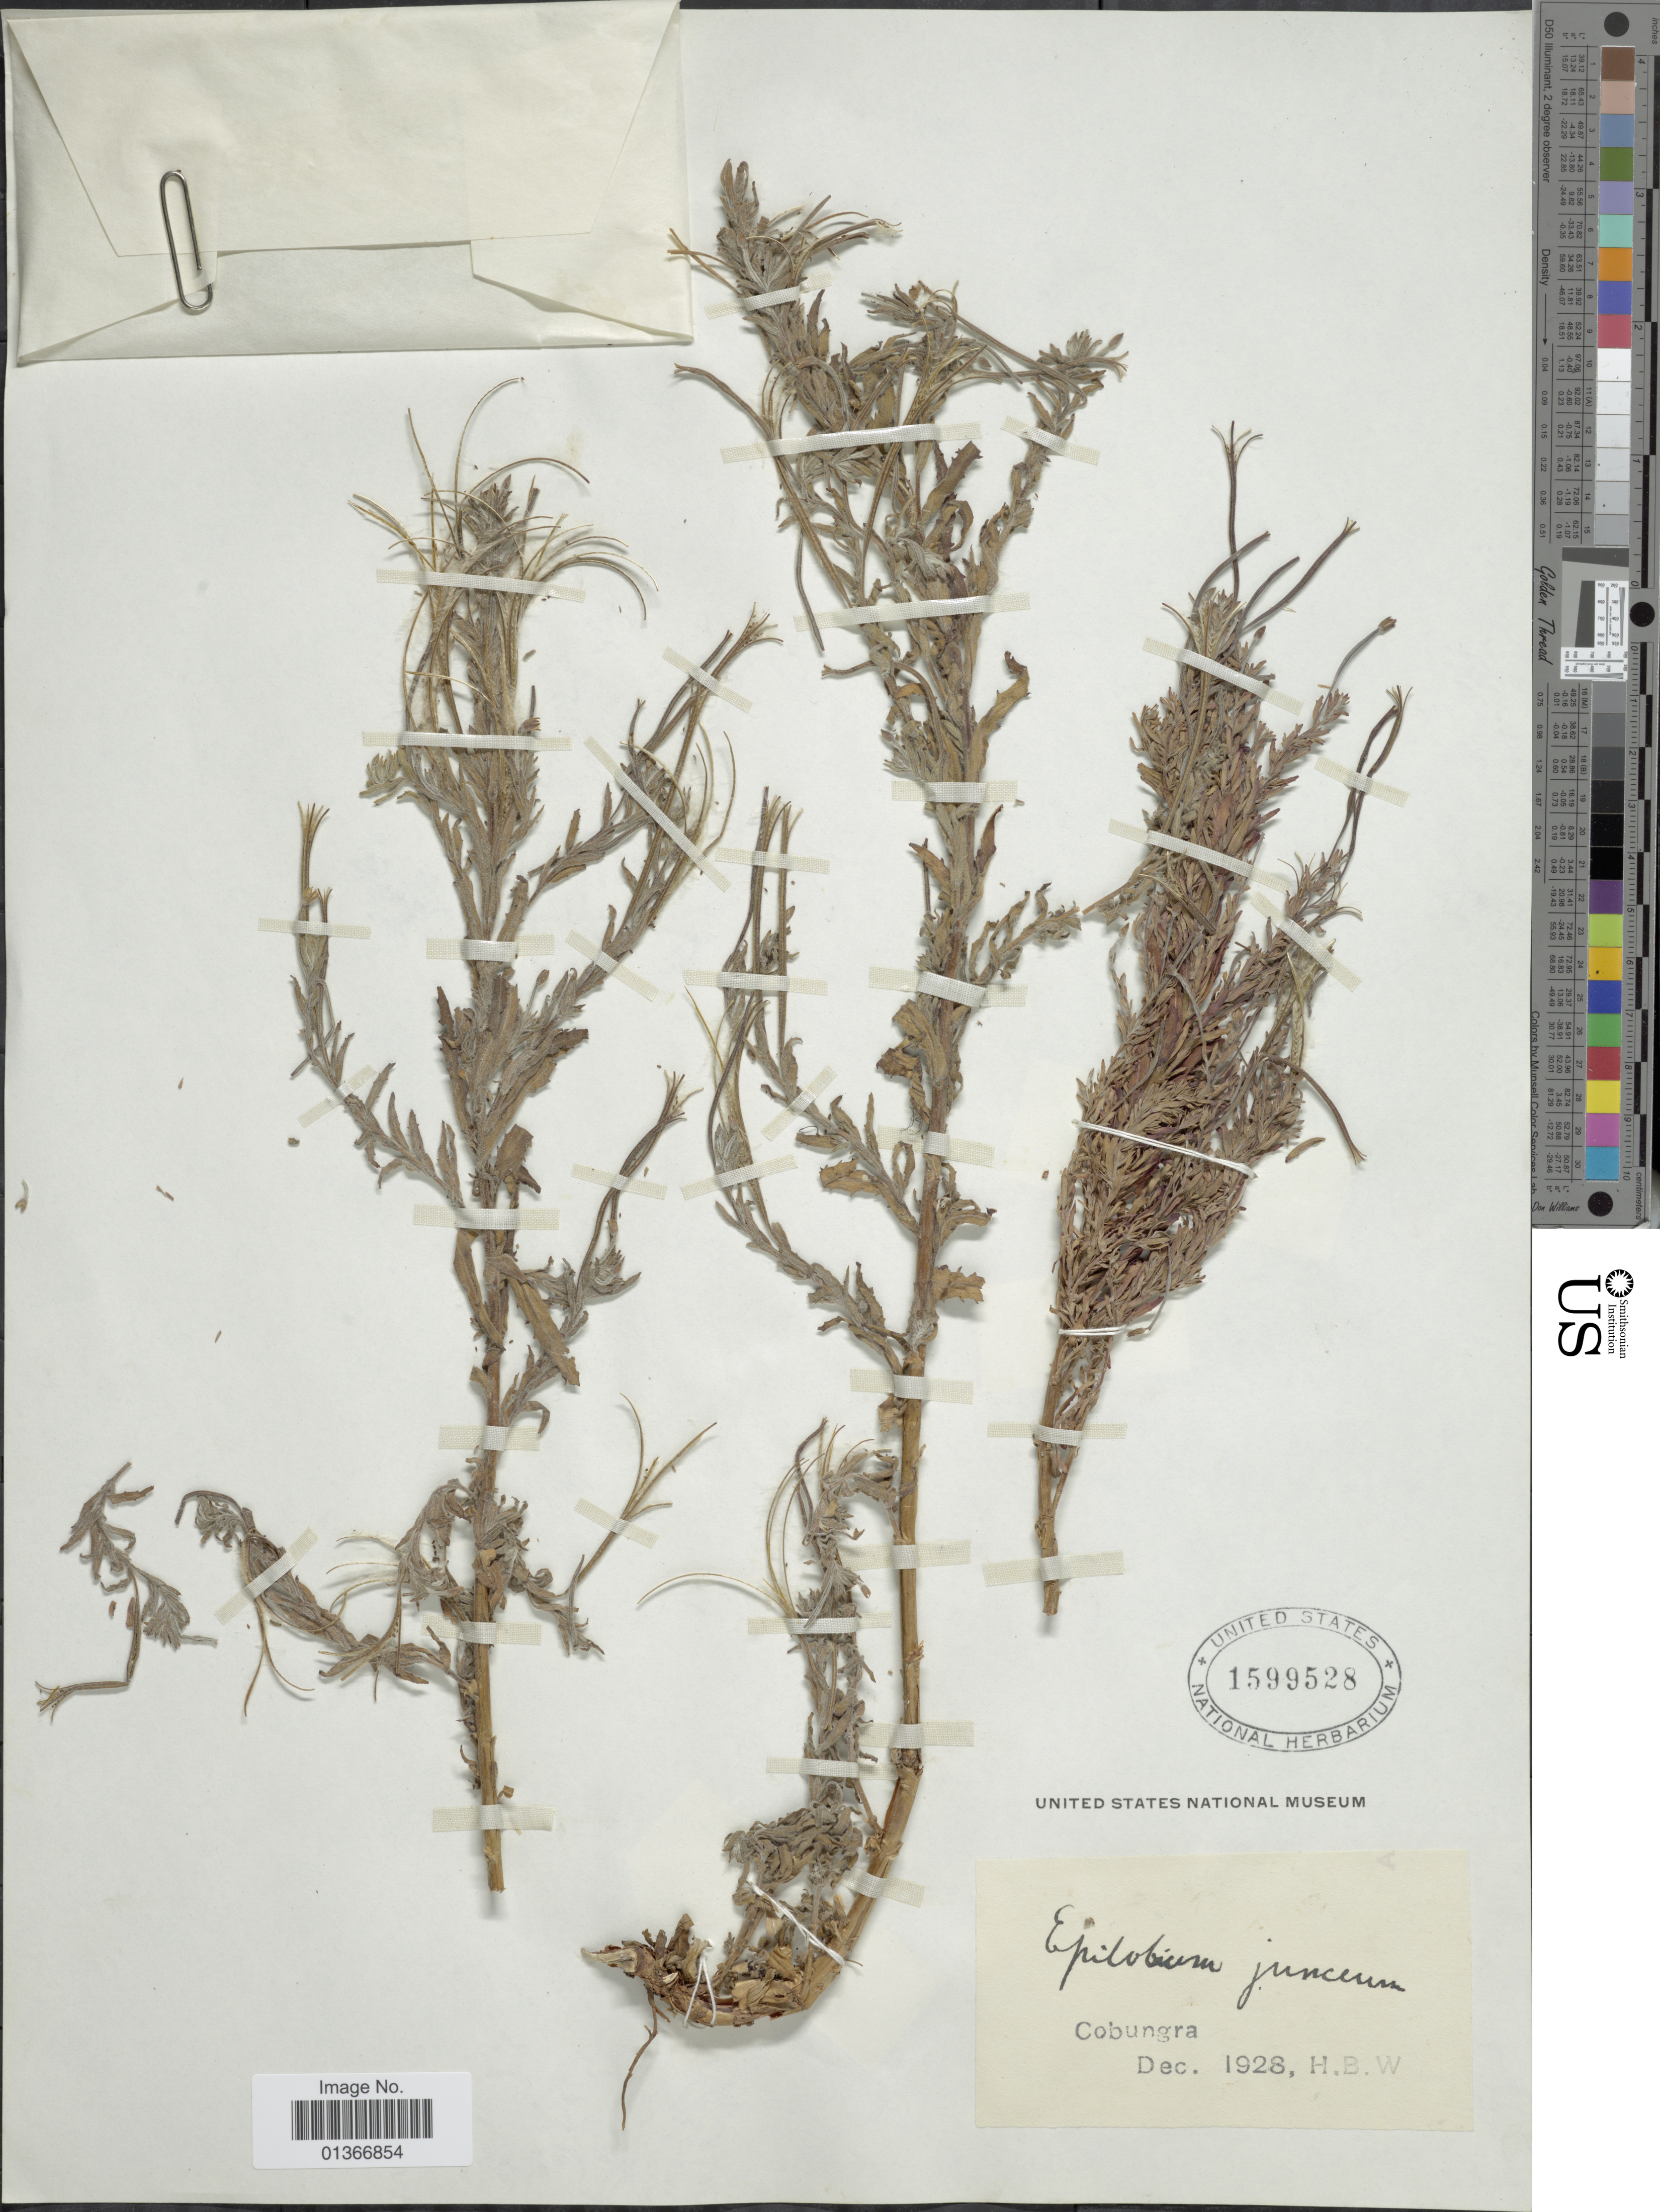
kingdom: Plantae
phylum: Tracheophyta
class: Magnoliopsida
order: Myrtales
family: Onagraceae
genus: Epilobium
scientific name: Epilobium billardiereanum subsp. cinereum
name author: (A. Rich.) P.H. Raven & Engelhorn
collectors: H. B. W.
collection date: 1928-12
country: Australia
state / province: Victoria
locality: Cobungra.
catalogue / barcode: US 1599528